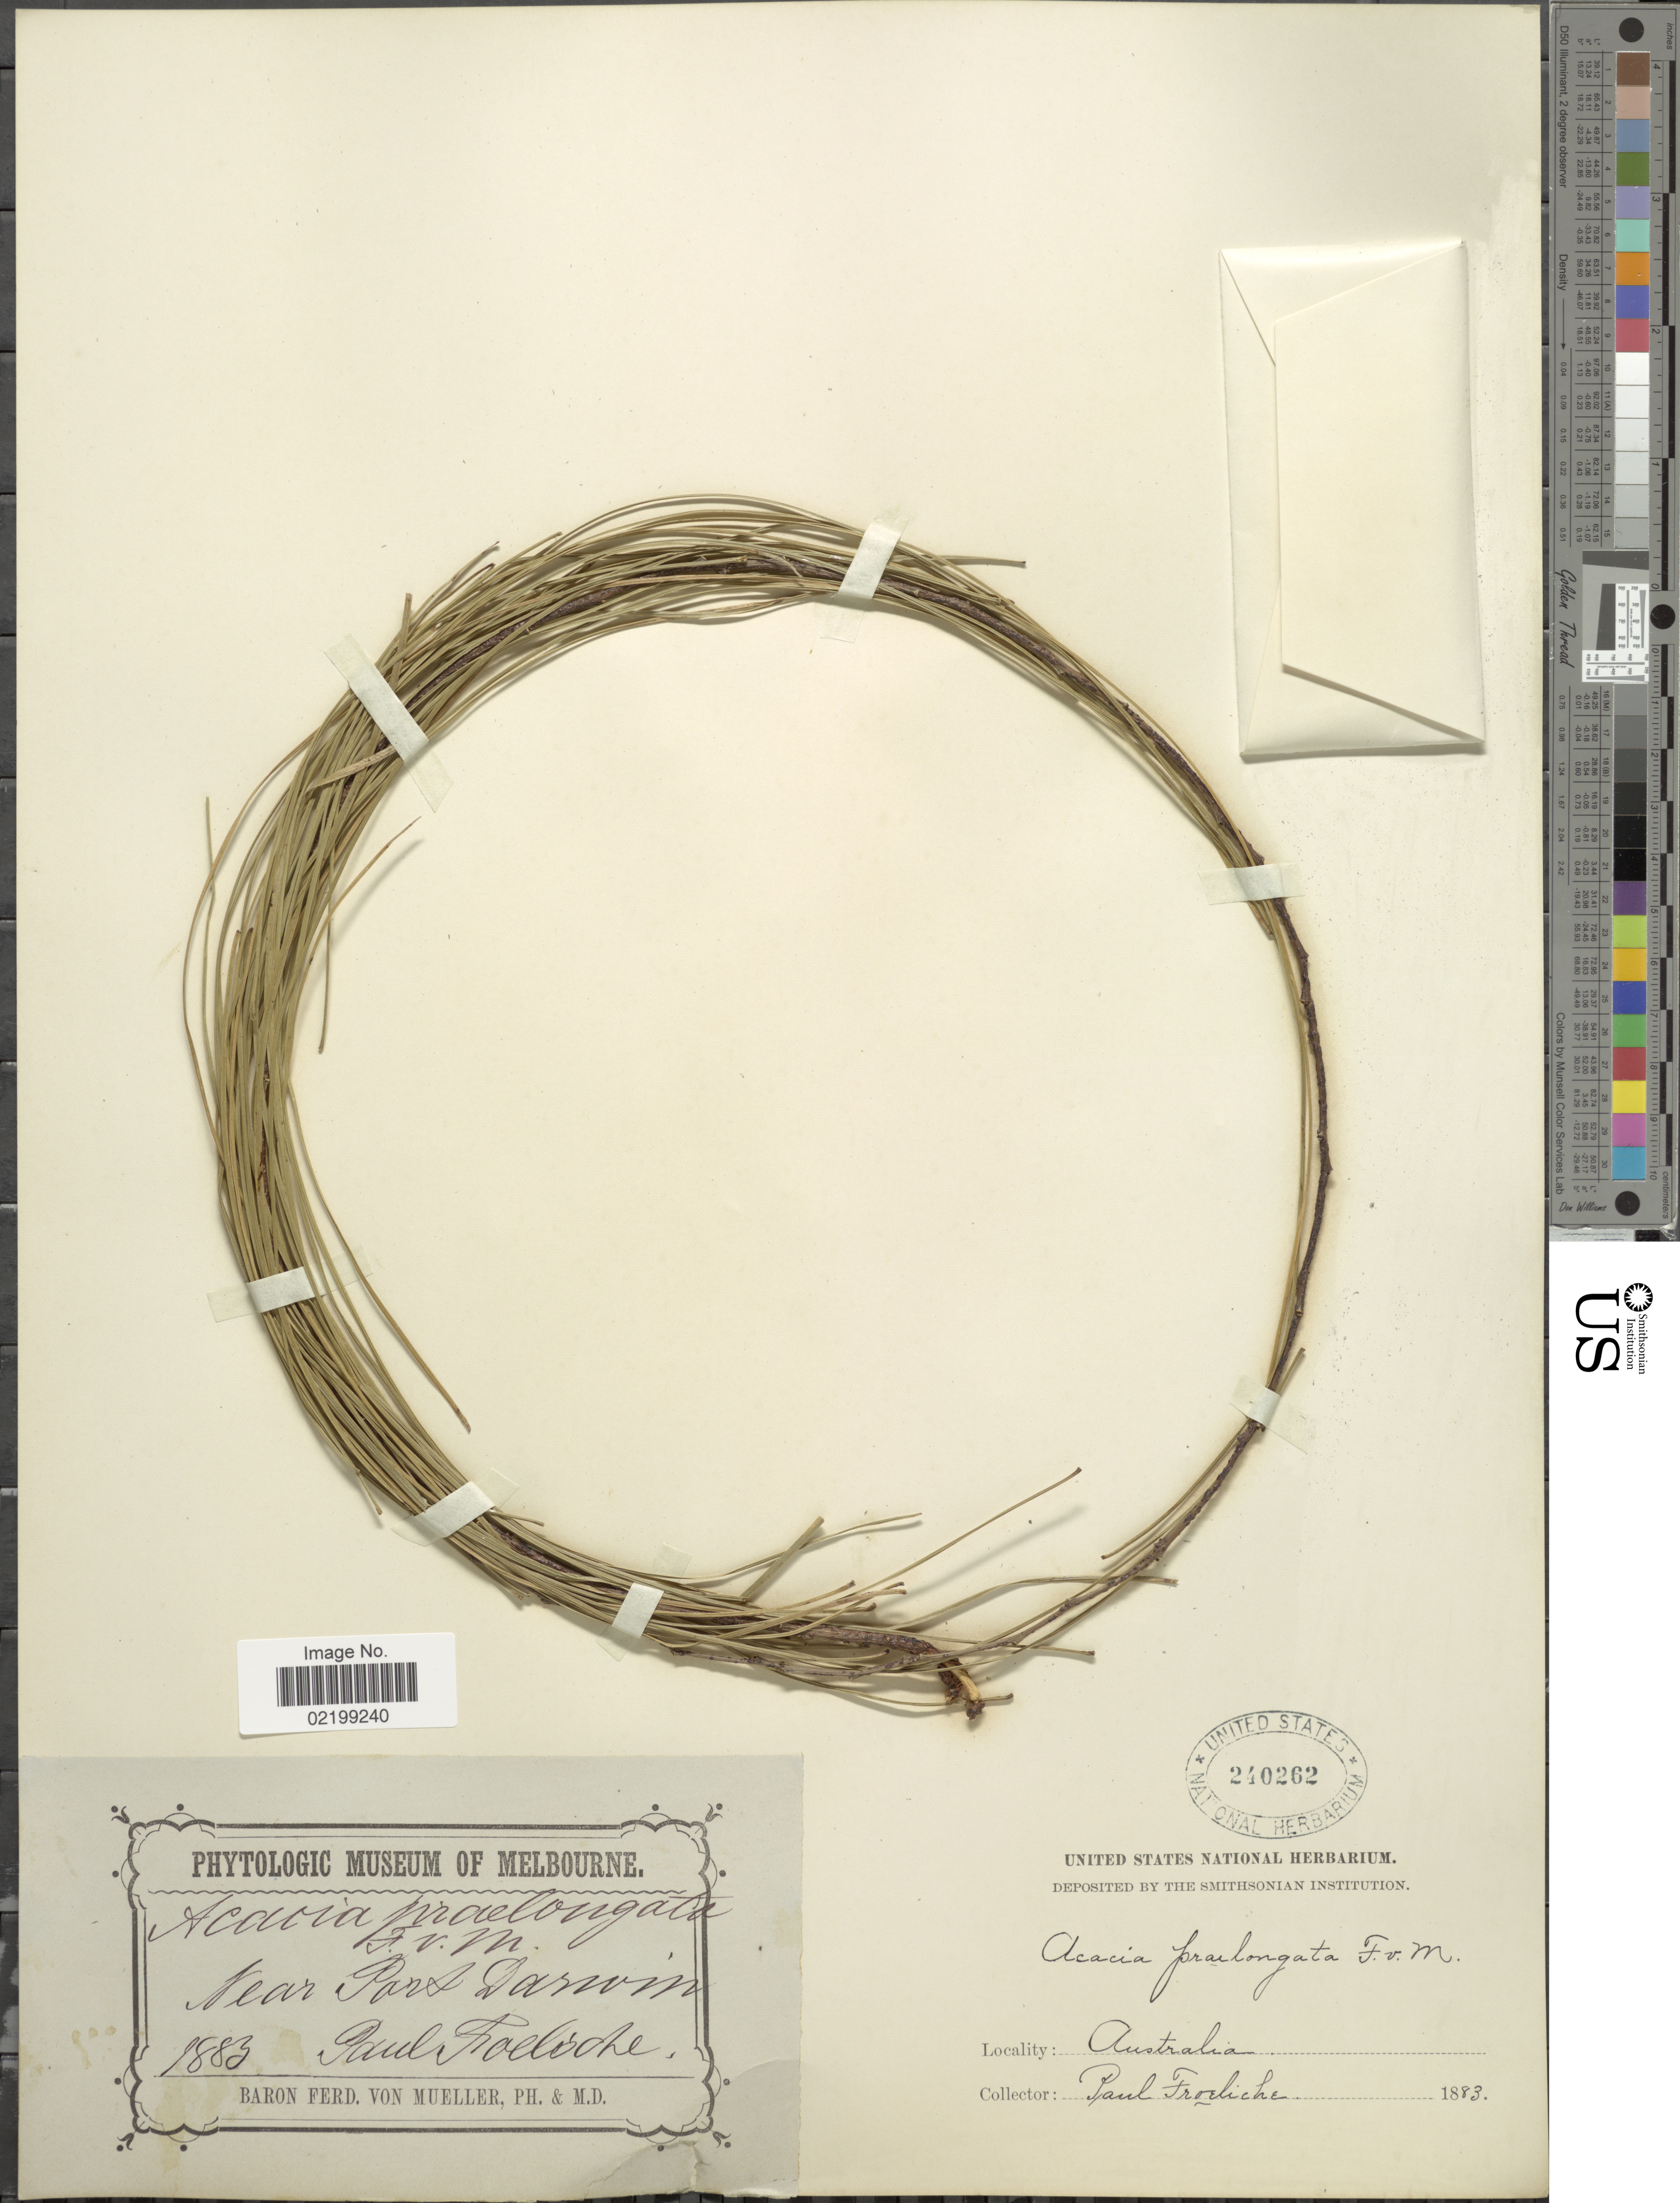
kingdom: Plantae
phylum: Tracheophyta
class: Magnoliopsida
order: Fabales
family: Fabaceae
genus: Acacia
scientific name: Acacia praelongata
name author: F. Muell.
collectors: P. Froeliche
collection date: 1883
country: Australia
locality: Near Port Darwin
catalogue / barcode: US 240262